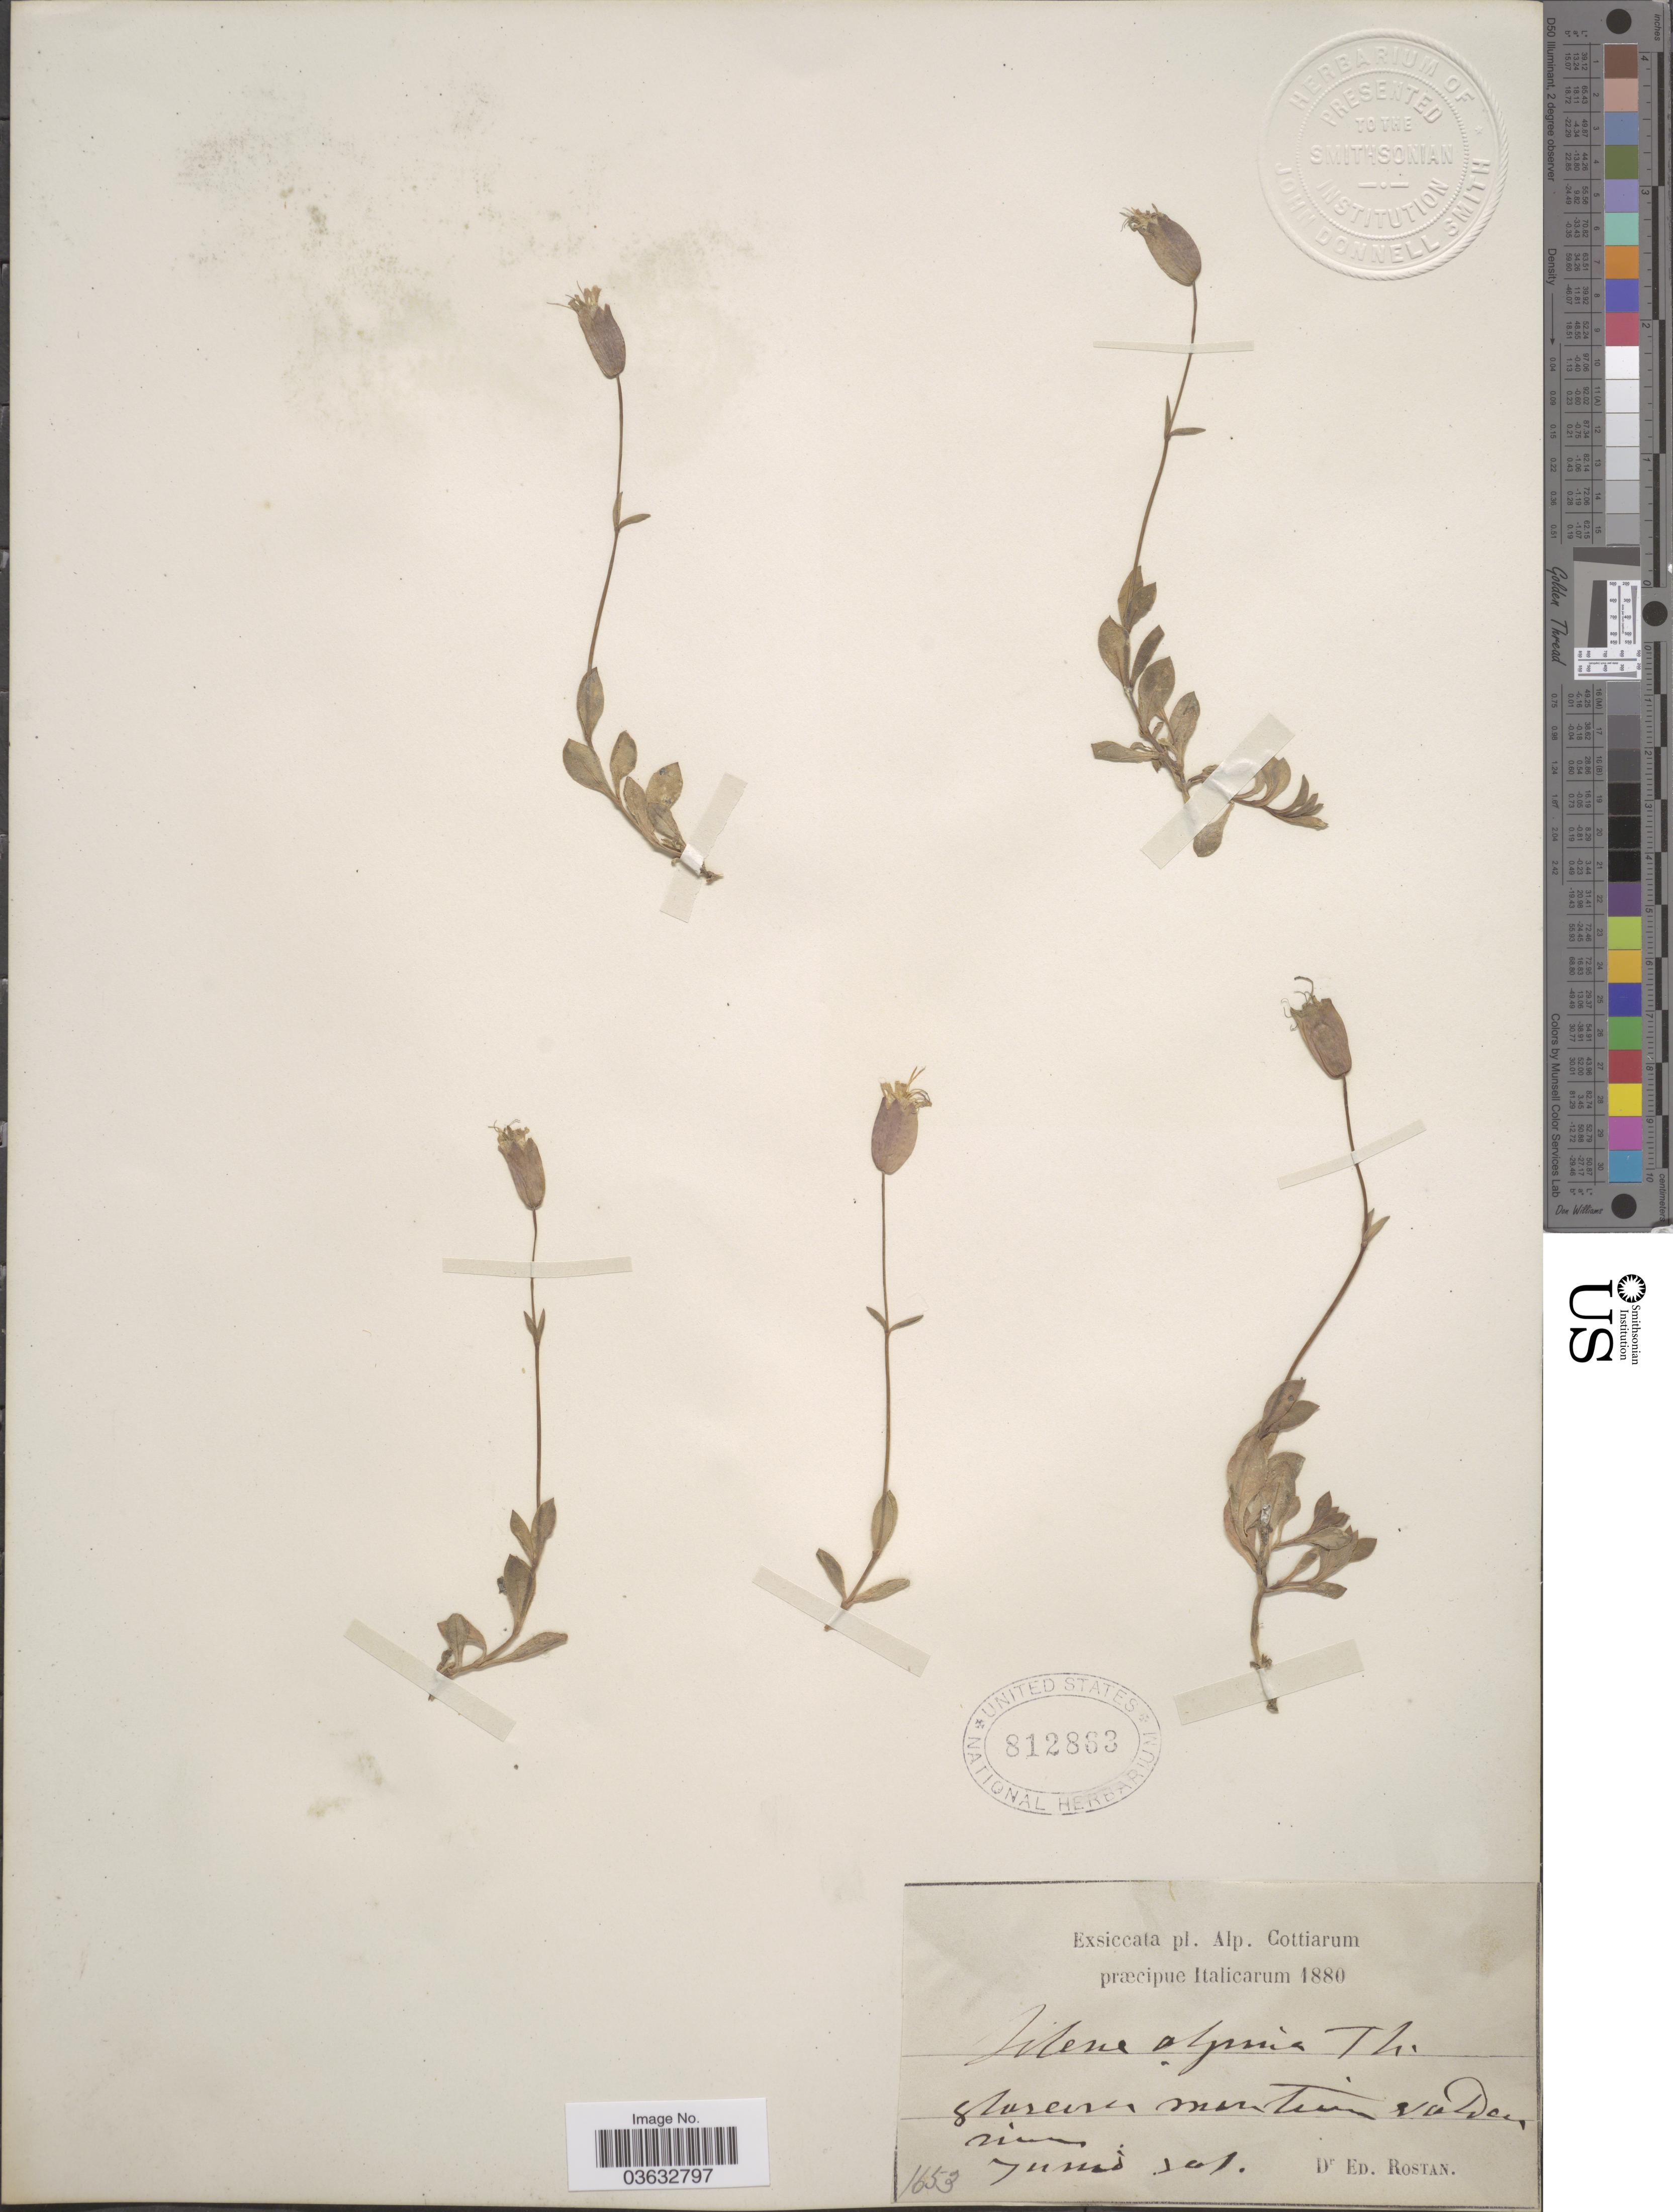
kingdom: Plantae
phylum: Tracheophyta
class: Magnoliopsida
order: Caryophyllales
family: Caryophyllaceae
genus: Silene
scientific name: Silene alpina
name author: S.F. Gray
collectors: E. Rostan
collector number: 1653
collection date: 1880-06/1880-07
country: Italy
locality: Alp. Cottiarum. [illegible text] montium valden[interpreted] [illegible text].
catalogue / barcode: US 812863